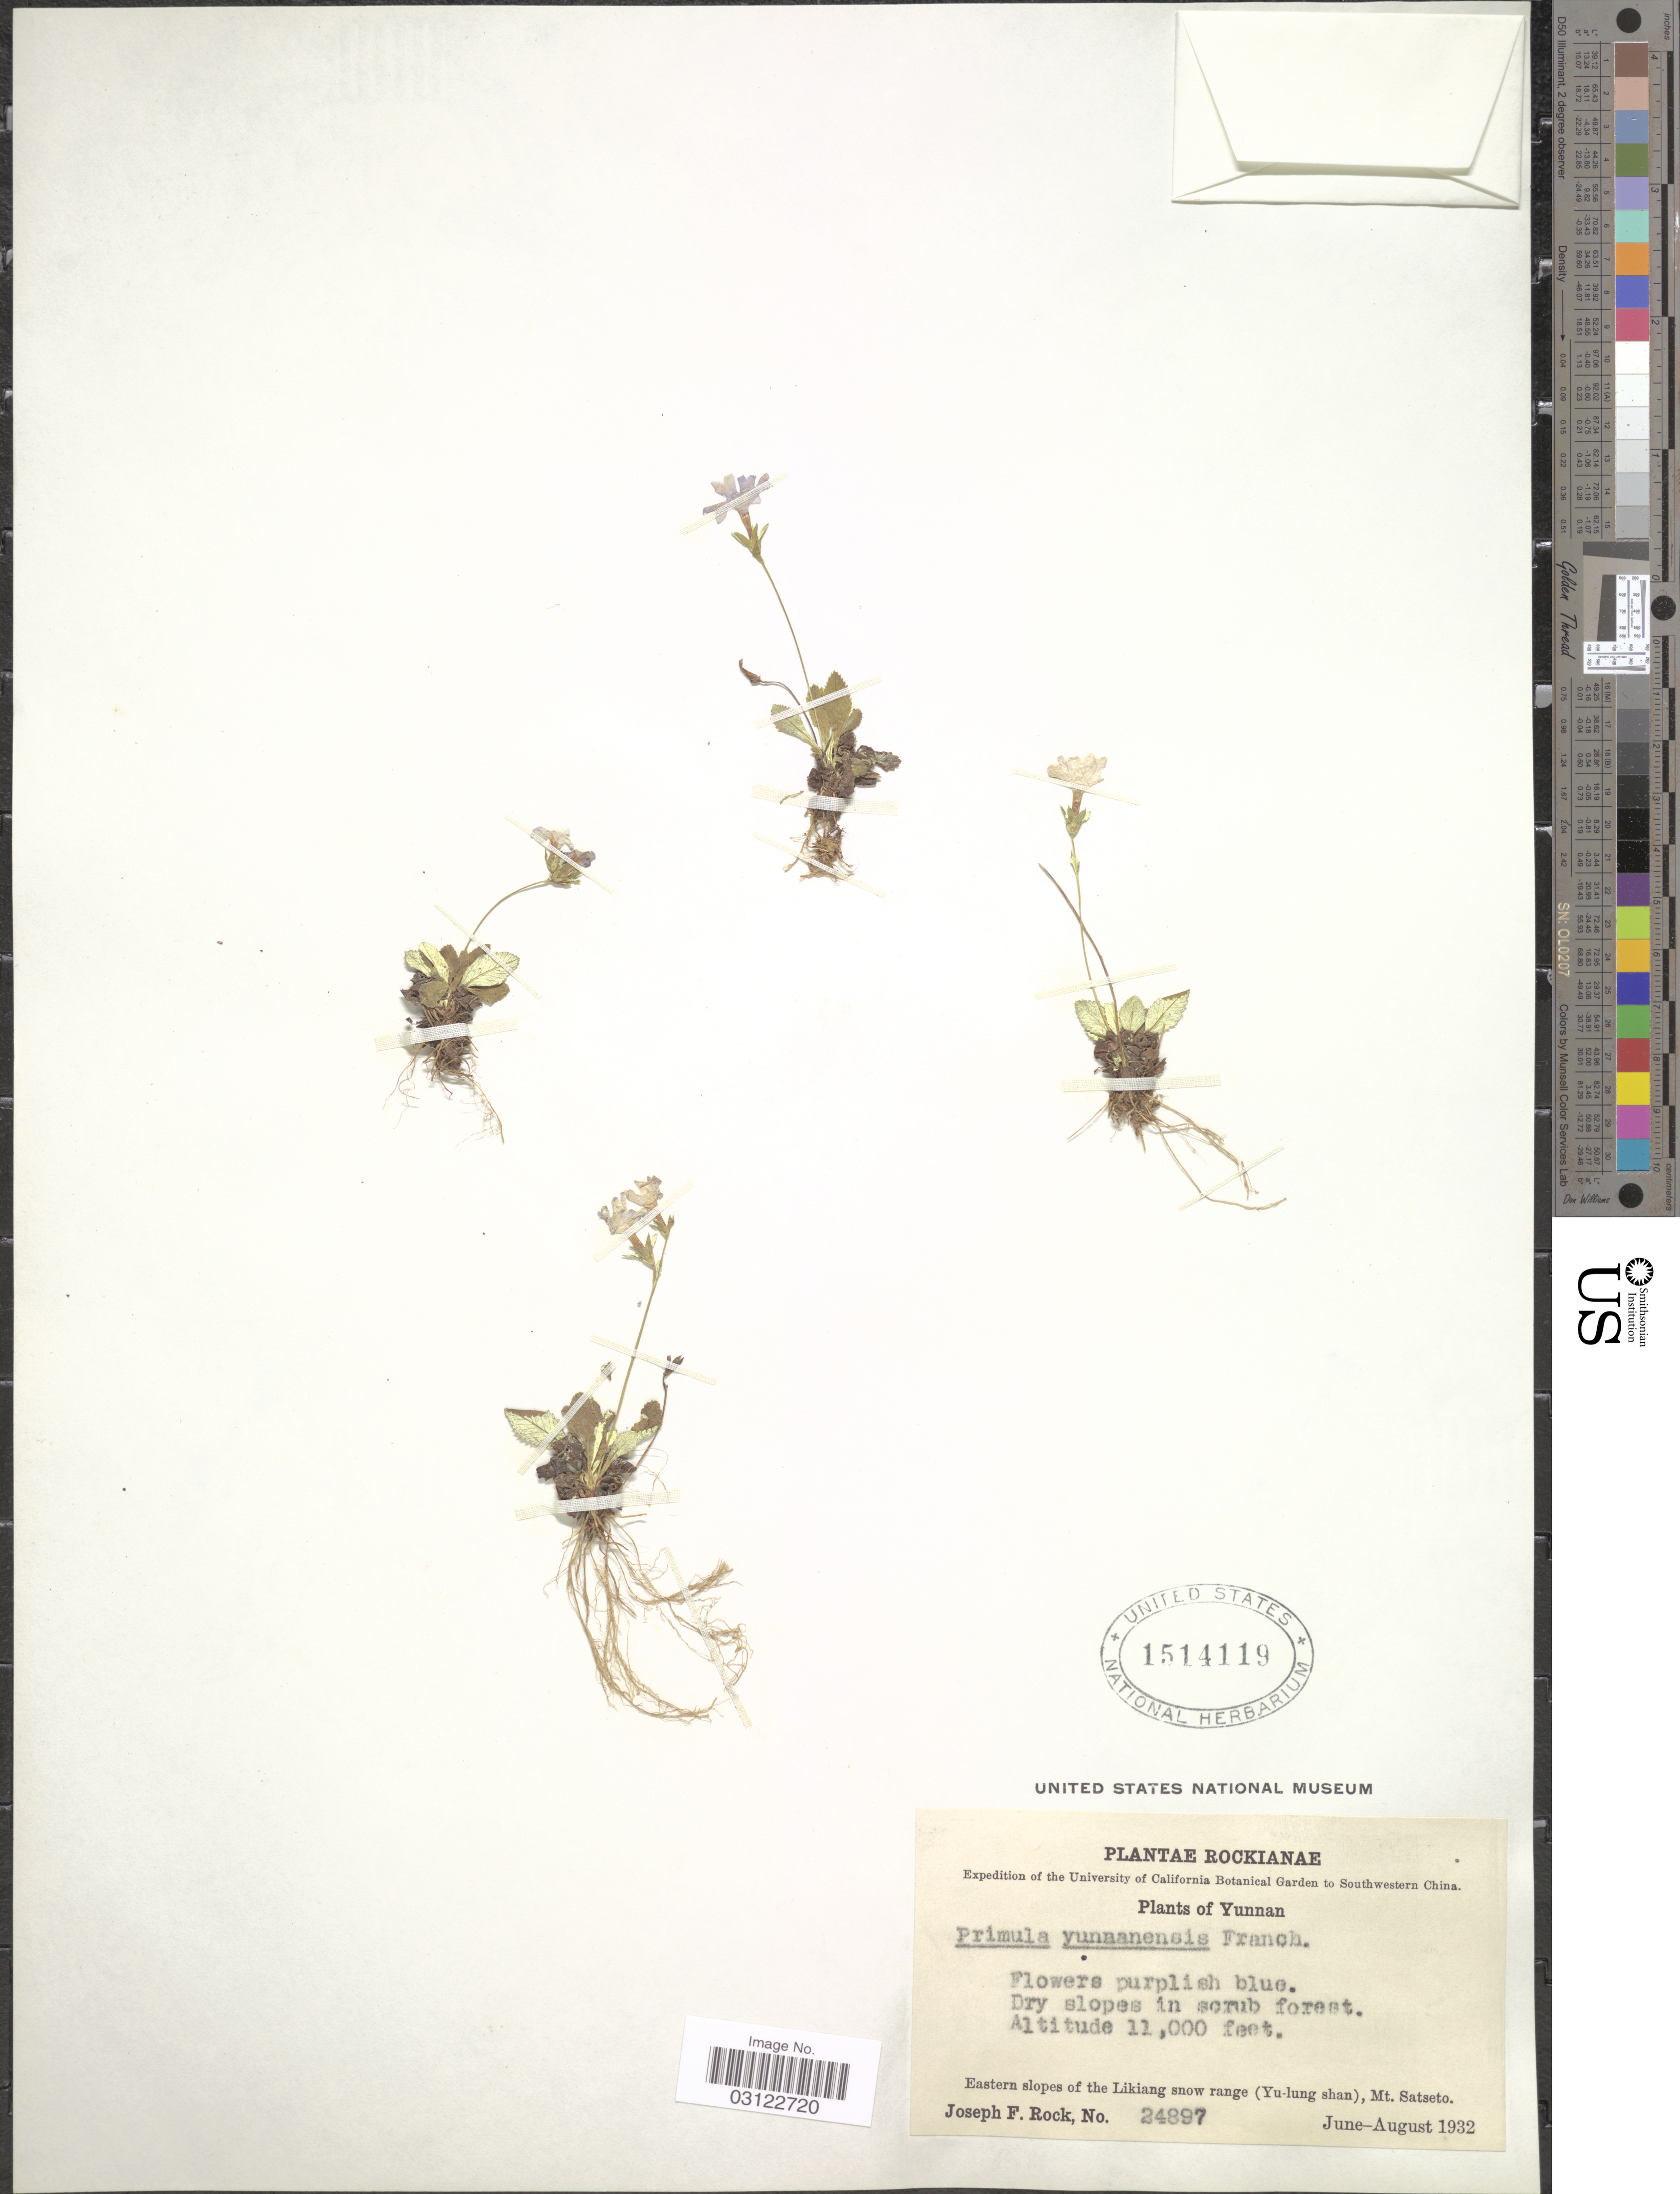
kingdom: Plantae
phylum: Tracheophyta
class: Magnoliopsida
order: Ericales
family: Primulaceae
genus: Primula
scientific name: Primula yunnanensis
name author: Franch.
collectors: J. F. Rock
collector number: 24897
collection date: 1932-06/1932-08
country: China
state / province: Yunnan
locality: Southwestern China. Eastern slopes of the Likiang snow range (Yu-lung shan), Mt. Satseto.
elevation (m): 3353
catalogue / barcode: US 1514119